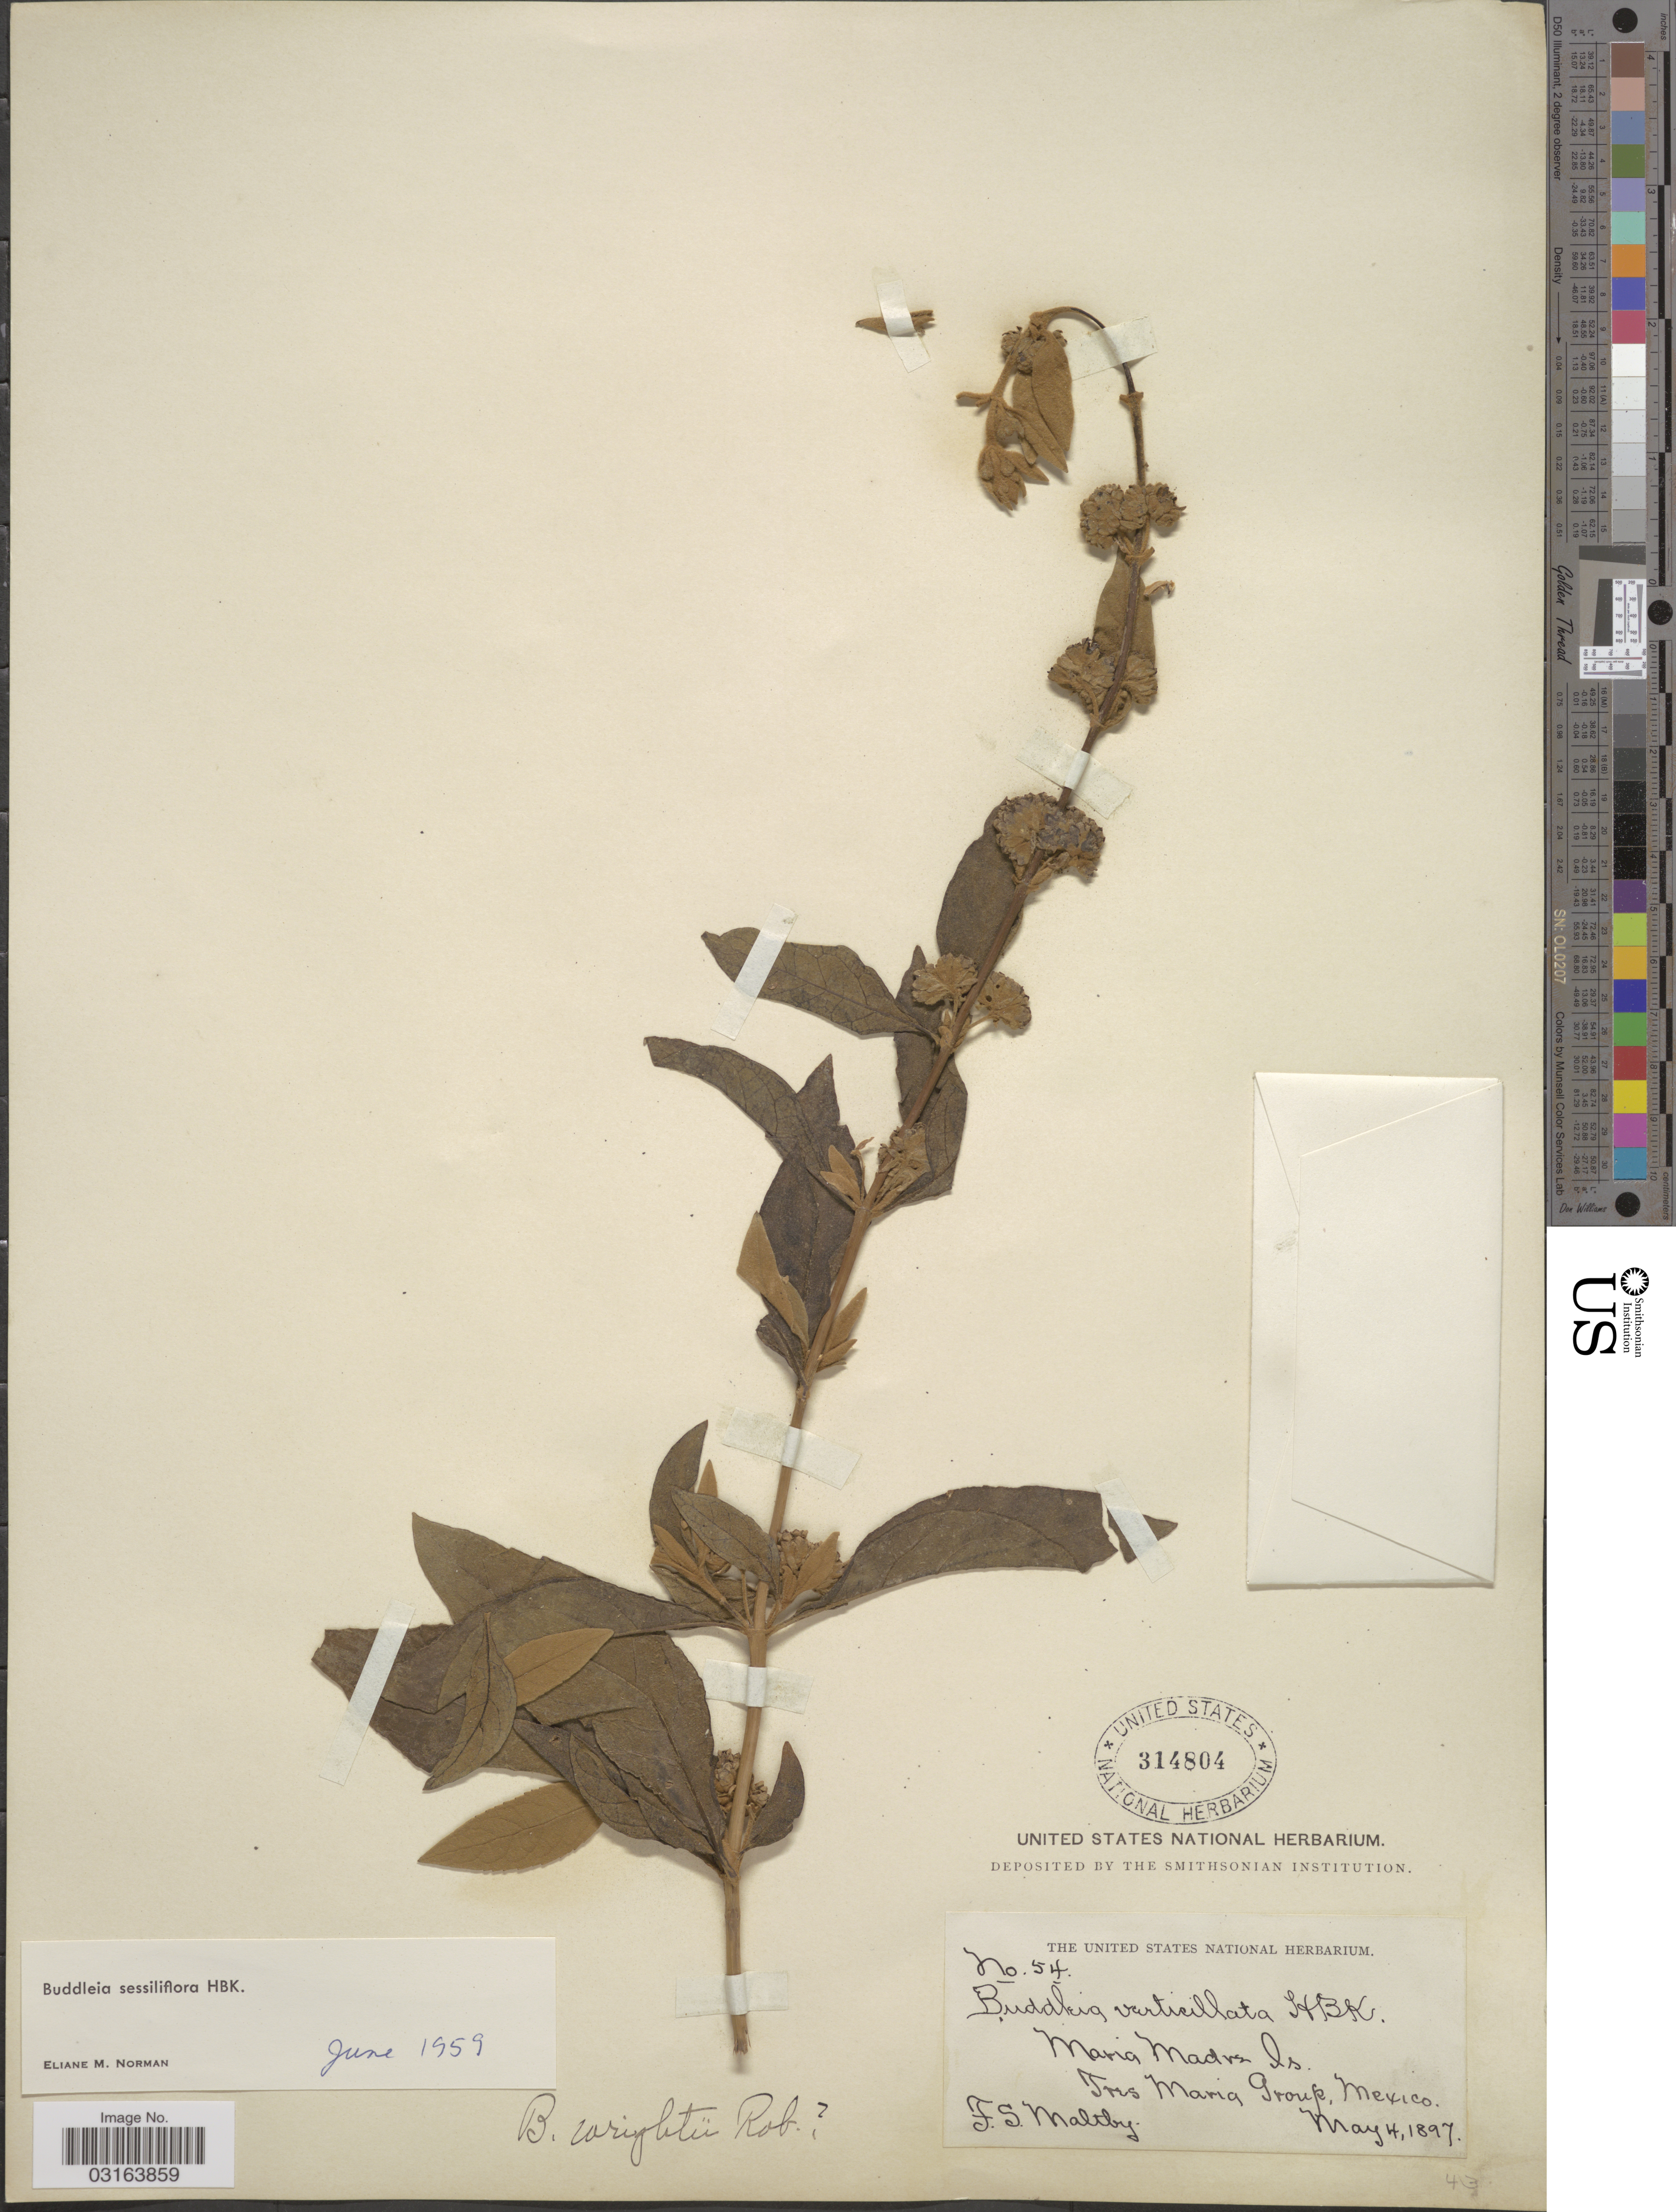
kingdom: Plantae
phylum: Tracheophyta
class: Magnoliopsida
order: Lamiales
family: Scrophulariaceae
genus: Buddleja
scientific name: Buddleja sessiliflora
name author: Kunth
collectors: F. S. Maltby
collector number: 54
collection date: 1897-05-04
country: Mexico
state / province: Nayarit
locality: Maria Madre Is. Tres Maria Group.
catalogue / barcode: US 314804